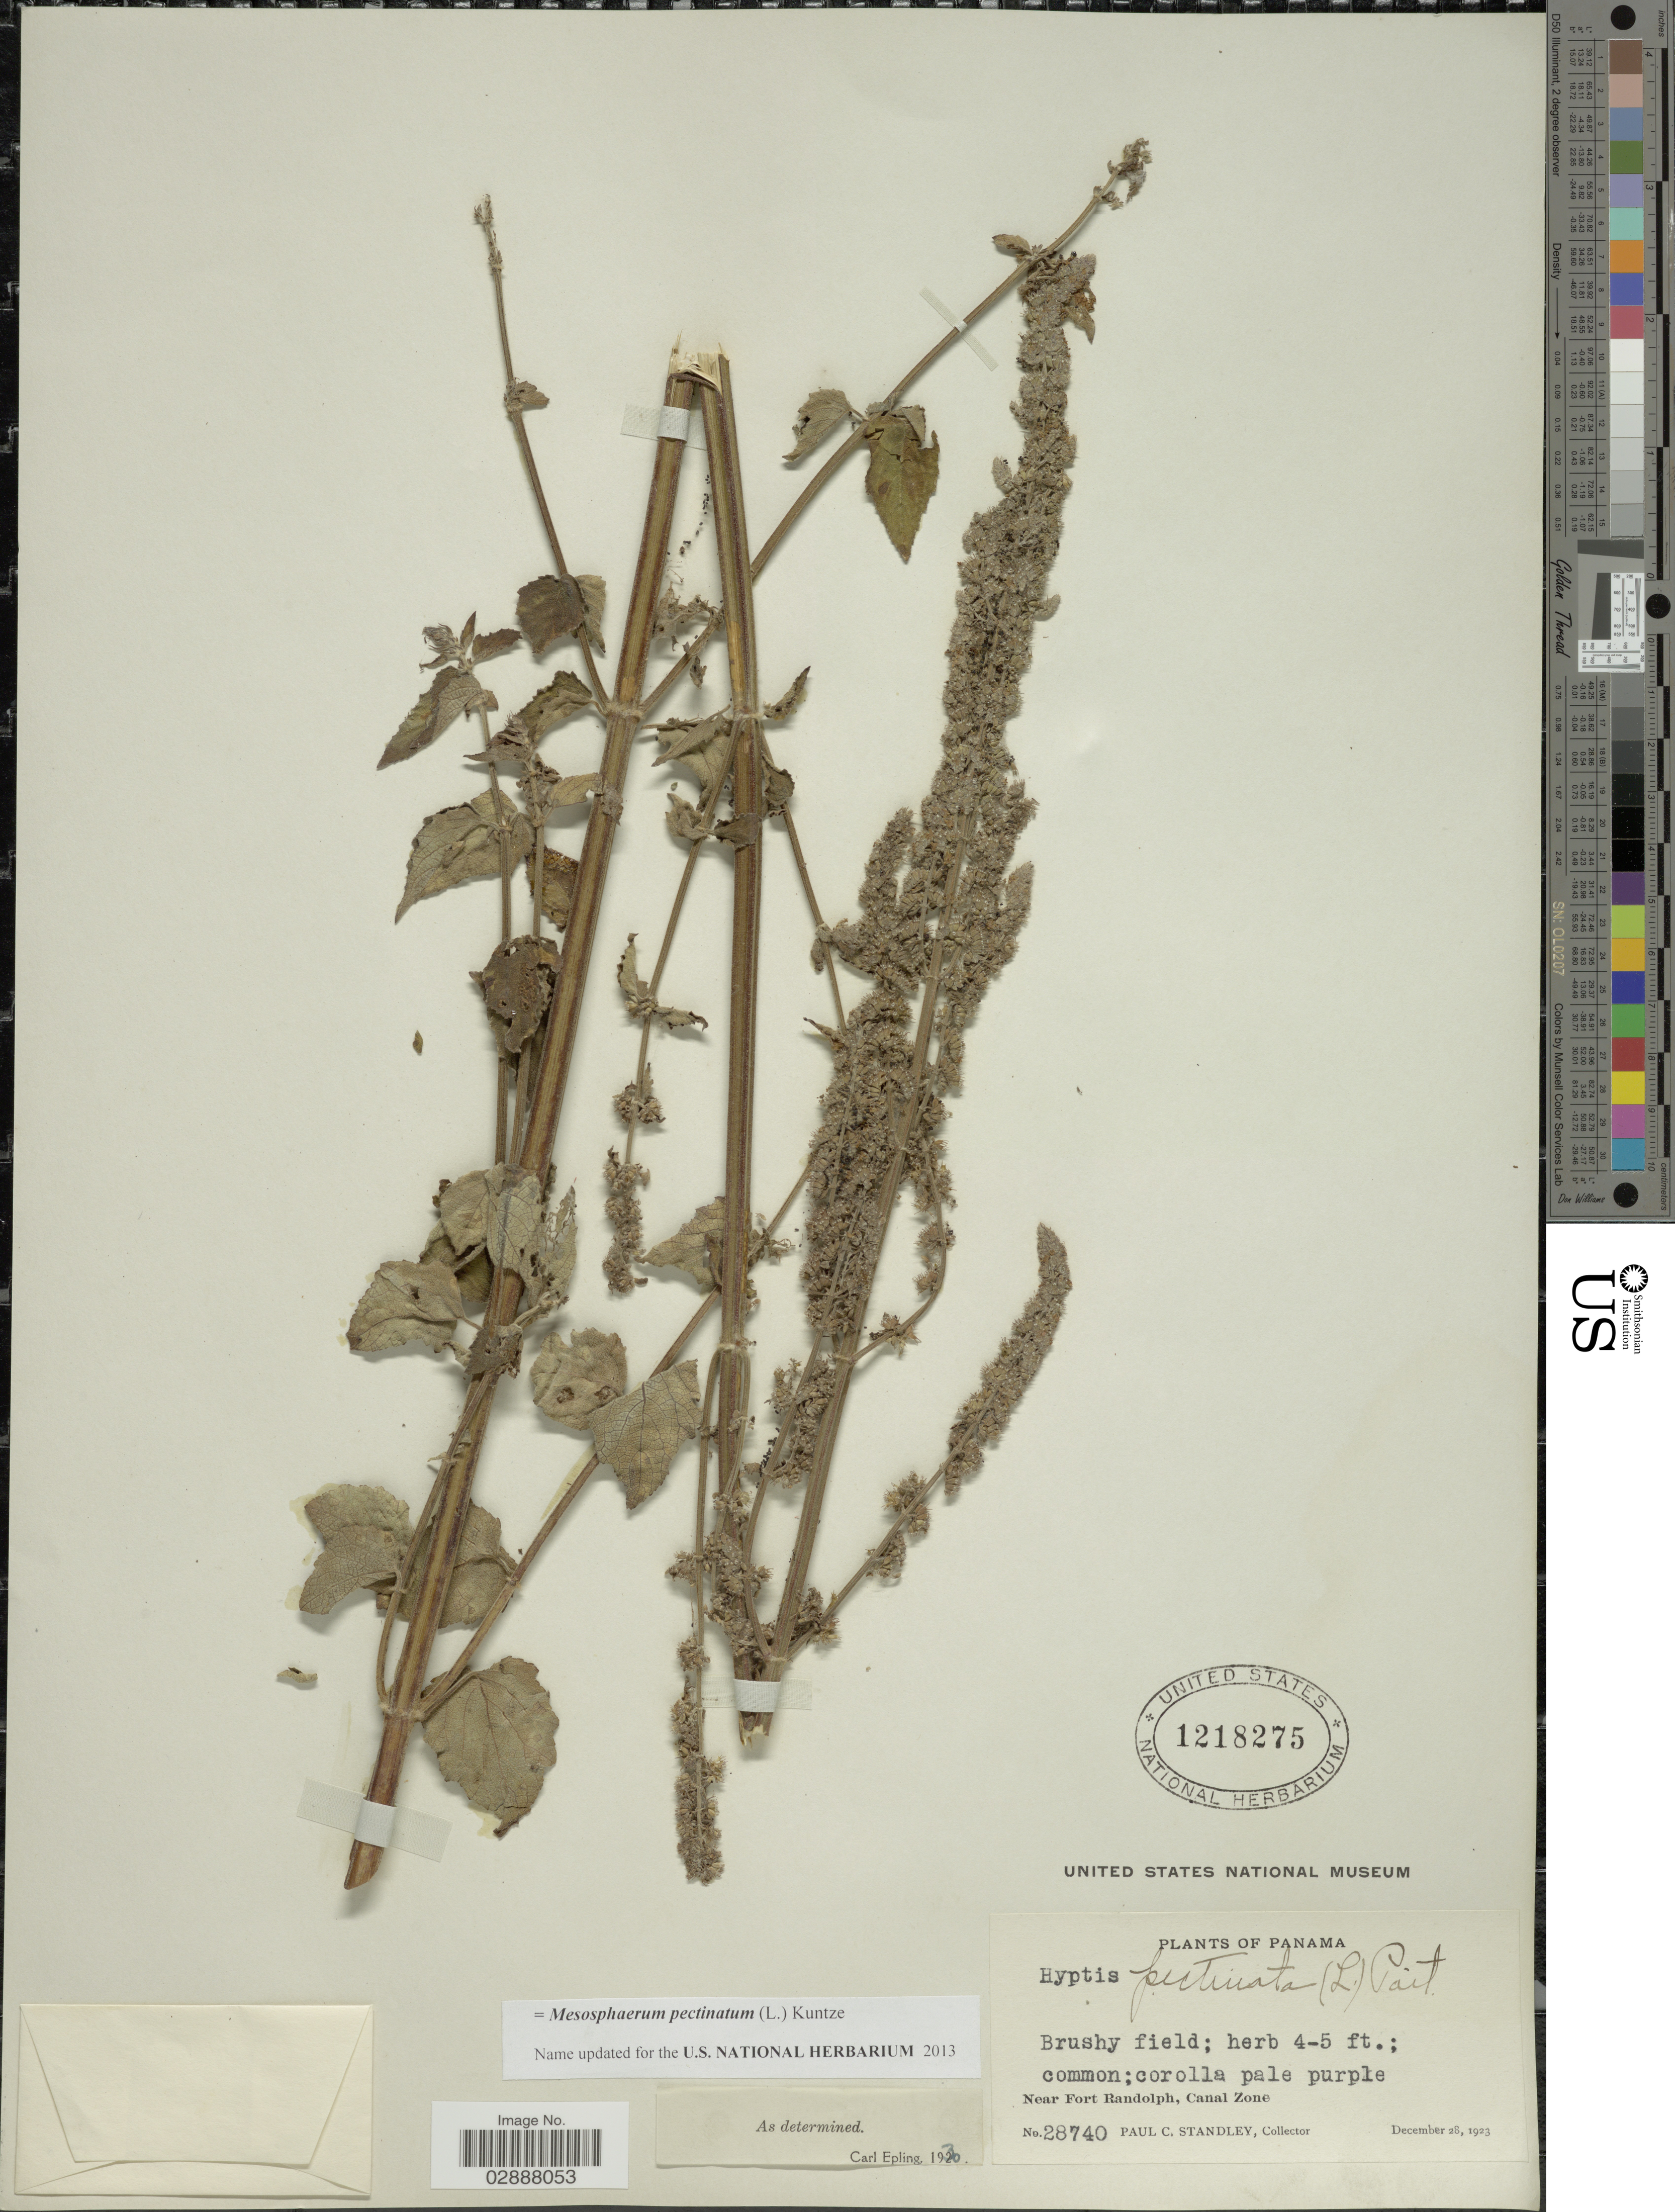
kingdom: Plantae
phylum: Tracheophyta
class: Magnoliopsida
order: Lamiales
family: Lamiaceae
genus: Mesosphaerum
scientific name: Mesosphaerum pectinatum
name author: (L.) Kuntze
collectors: P. C. Standley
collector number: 28740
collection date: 1923-12-28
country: Panama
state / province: Colón / Panamá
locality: Near Fort Randolph, Canal Zone.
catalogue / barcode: US 1218275